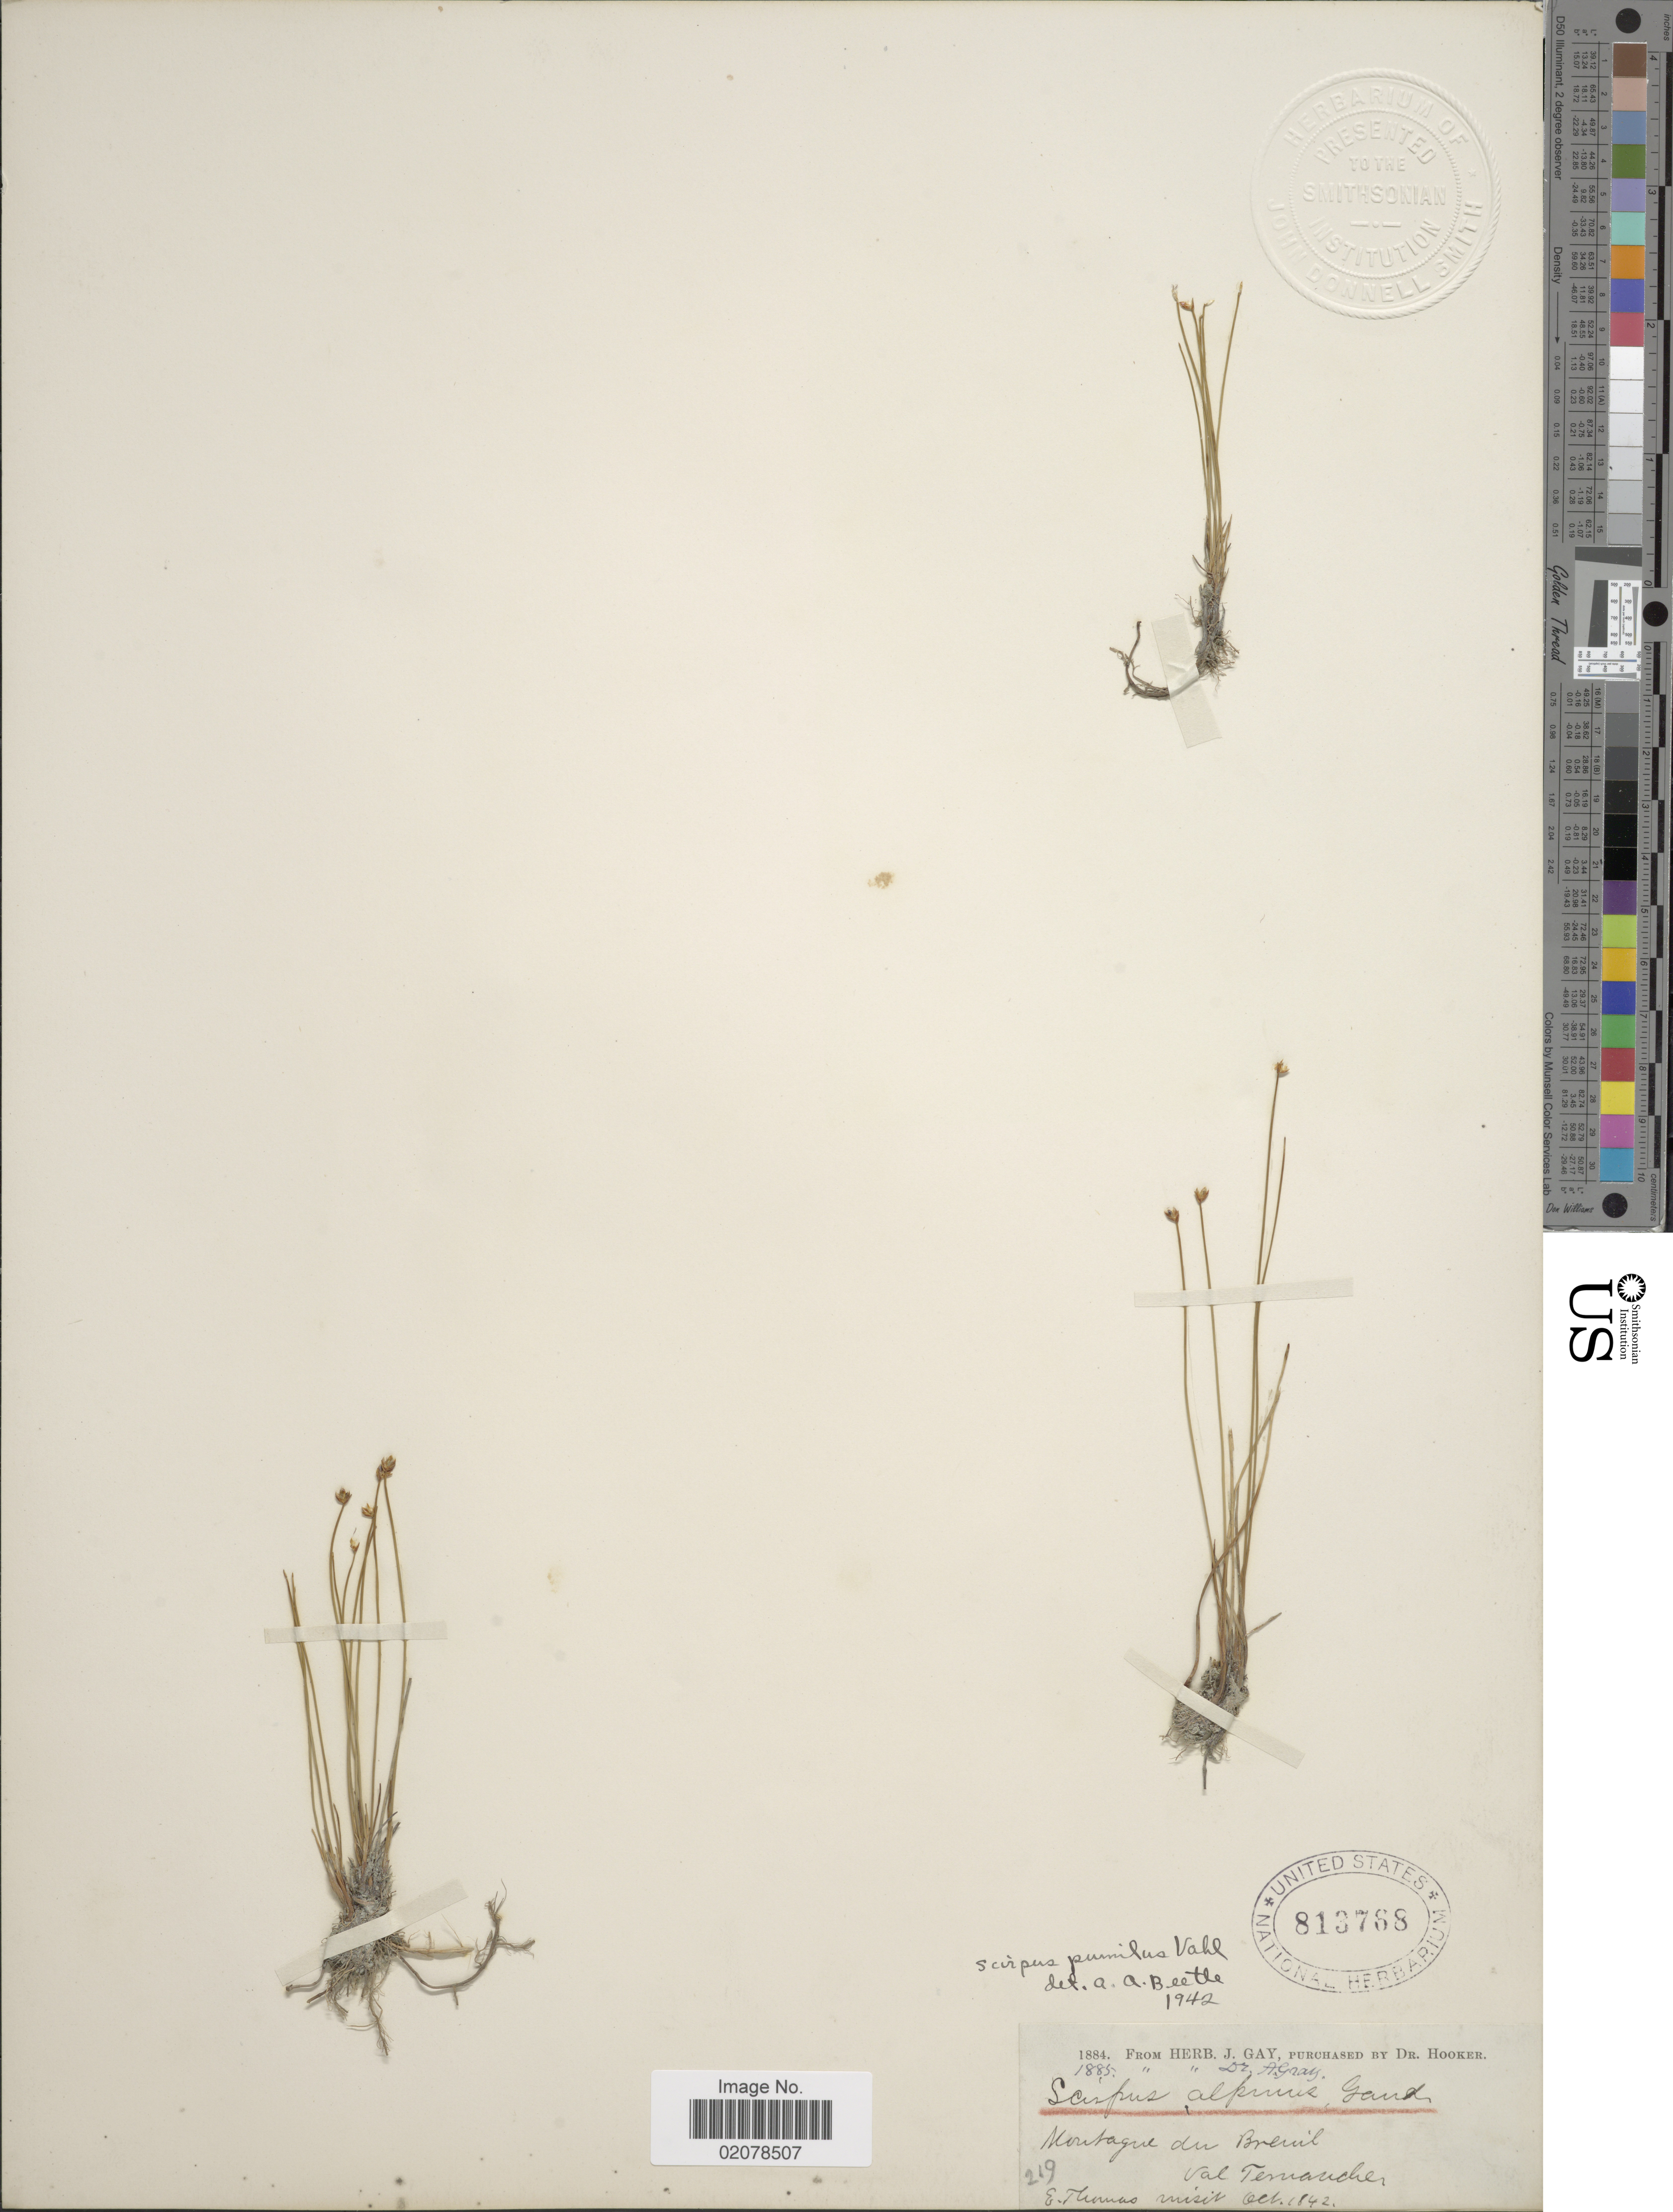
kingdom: Plantae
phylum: Tracheophyta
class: Liliopsida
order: Poales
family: Cyperaceae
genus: Trichophorum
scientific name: Trichophorum pumilum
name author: (Vahl) Schinz & Thell.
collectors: E. Thomas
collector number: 219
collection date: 1842-10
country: France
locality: Montague du Brernil, val Terauche [interpreted]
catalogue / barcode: US 813768